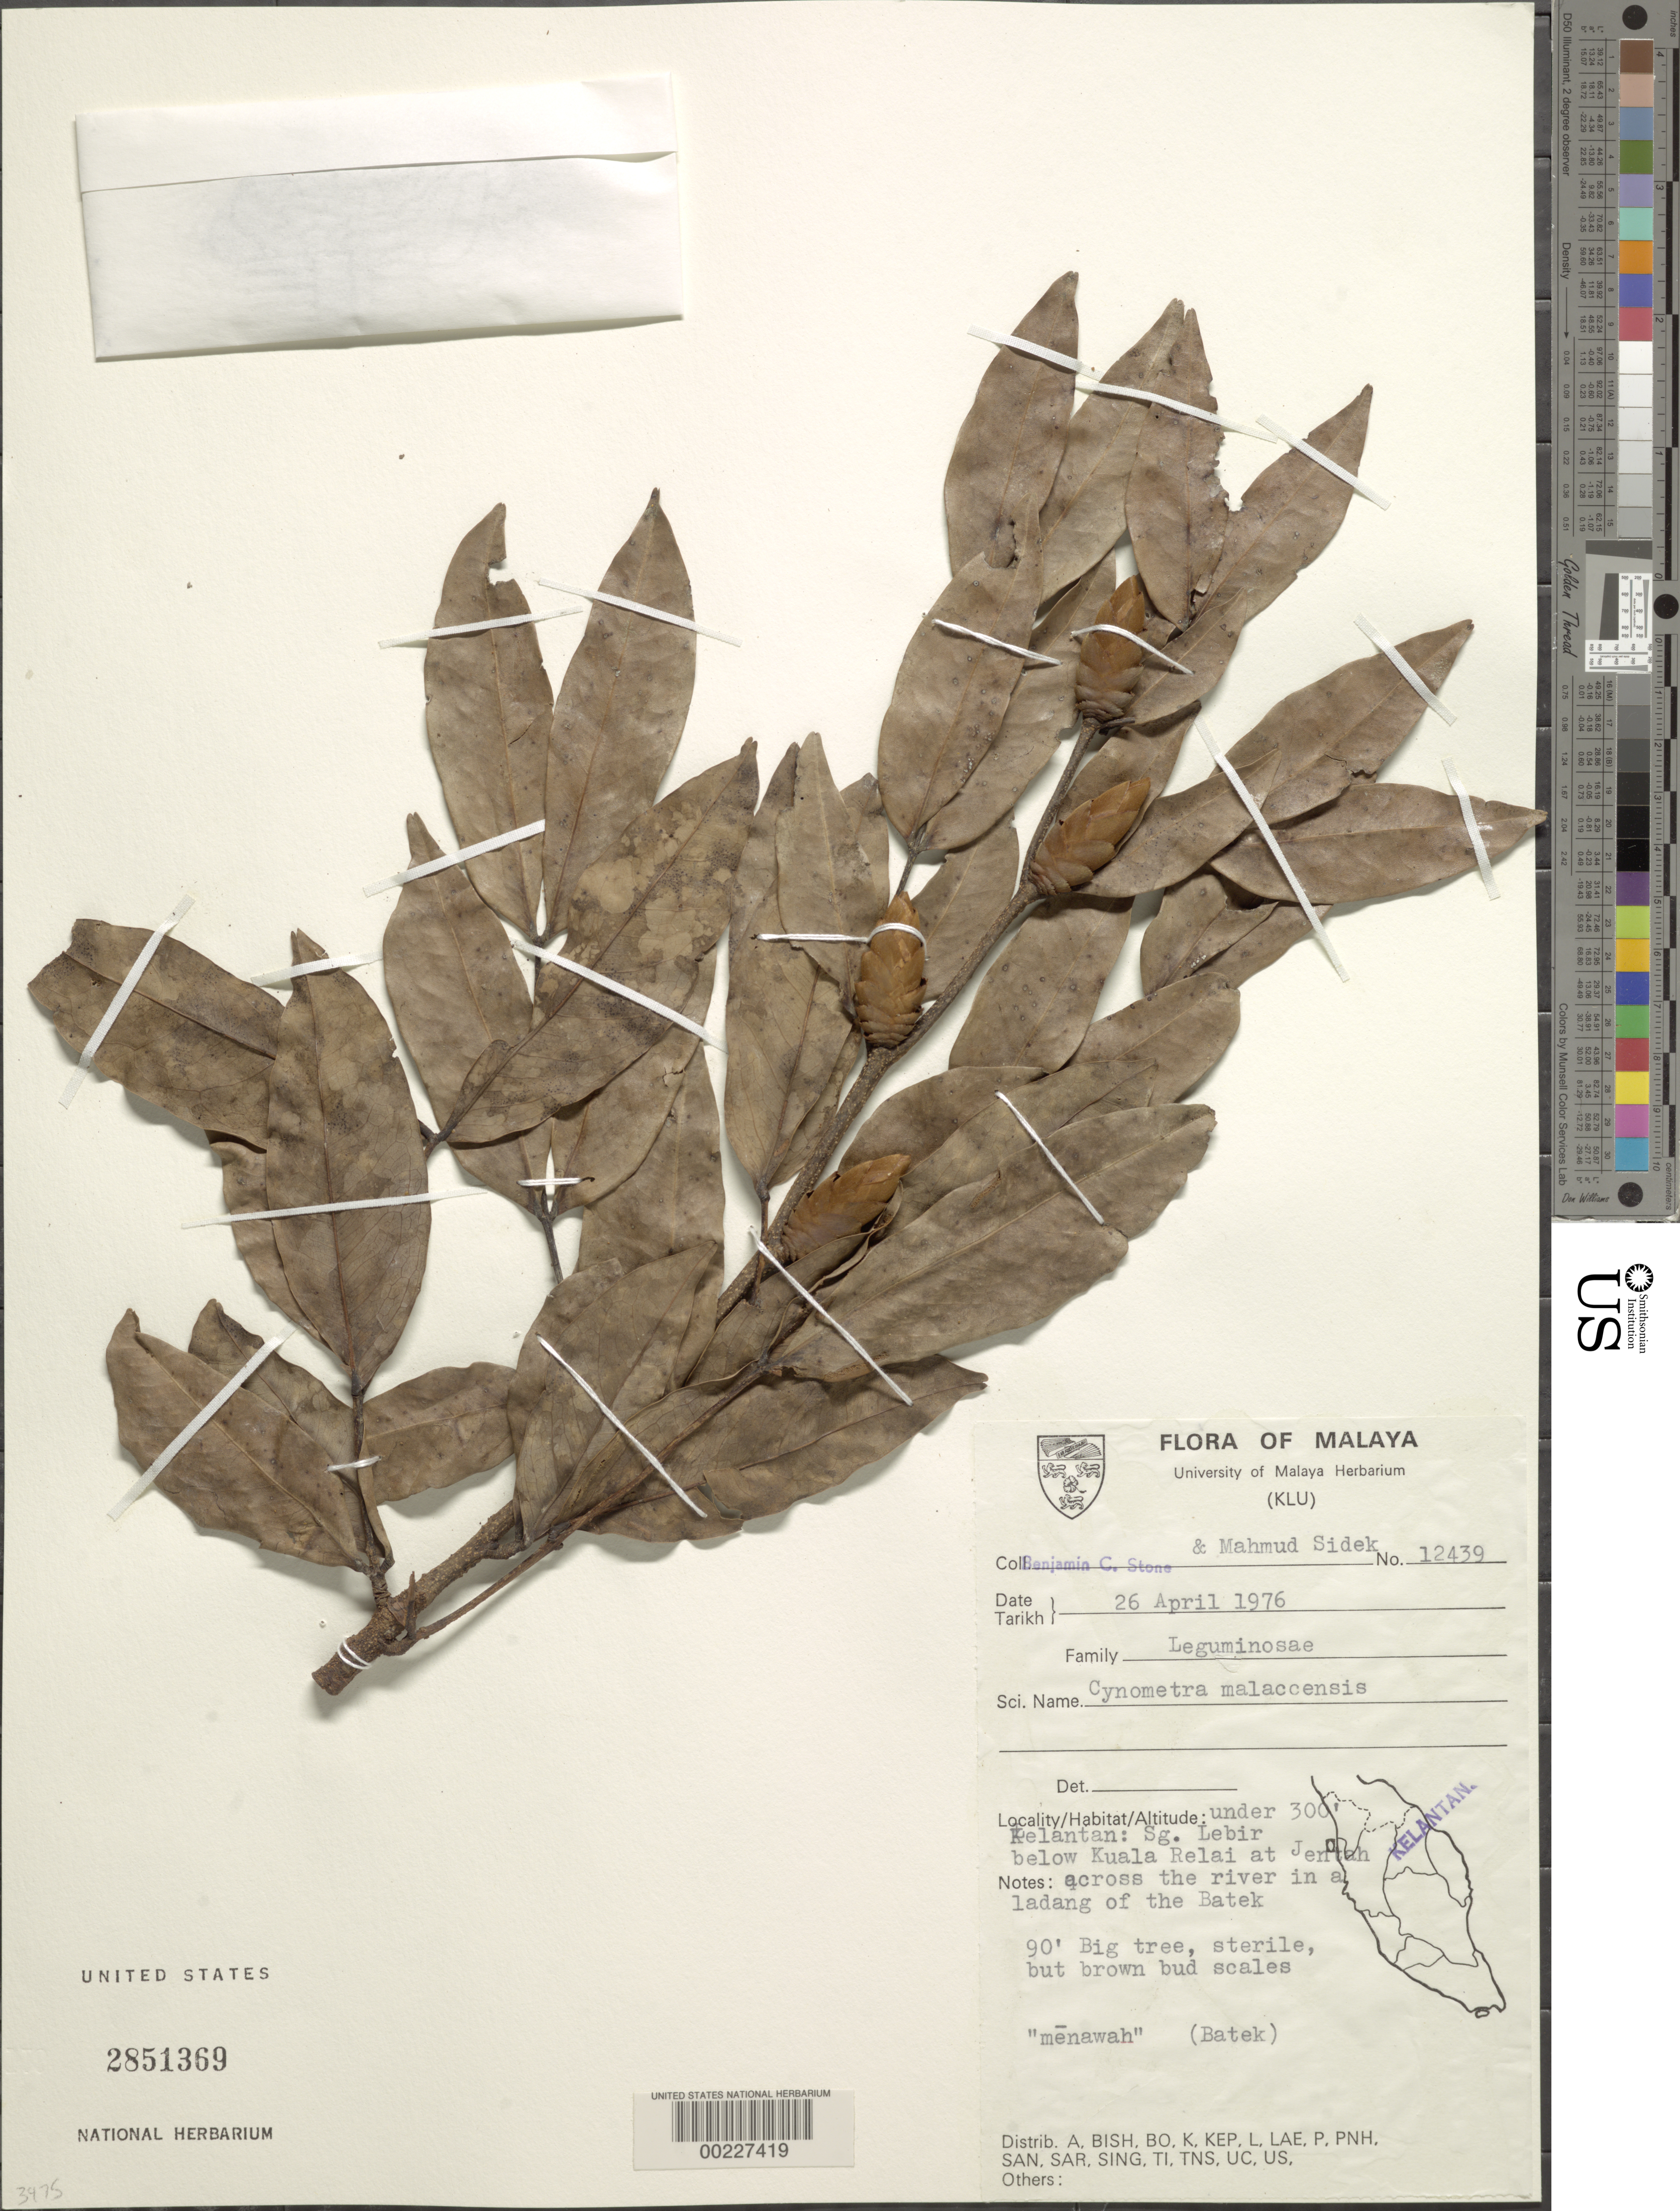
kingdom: Plantae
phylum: Tracheophyta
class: Magnoliopsida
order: Fabales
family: Fabaceae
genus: Cynometra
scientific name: Cynometra malaccensis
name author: Meeuwen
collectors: B. C. Stone & M. Sidek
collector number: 12439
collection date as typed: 26 Apr 1976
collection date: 1976-04-26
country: Malaysia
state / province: Kelantan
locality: Kelantan: sg. lebir below kuala relai at jentah across the river in a ladang of the batek [Malay Peninsula]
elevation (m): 91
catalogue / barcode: US 2851369